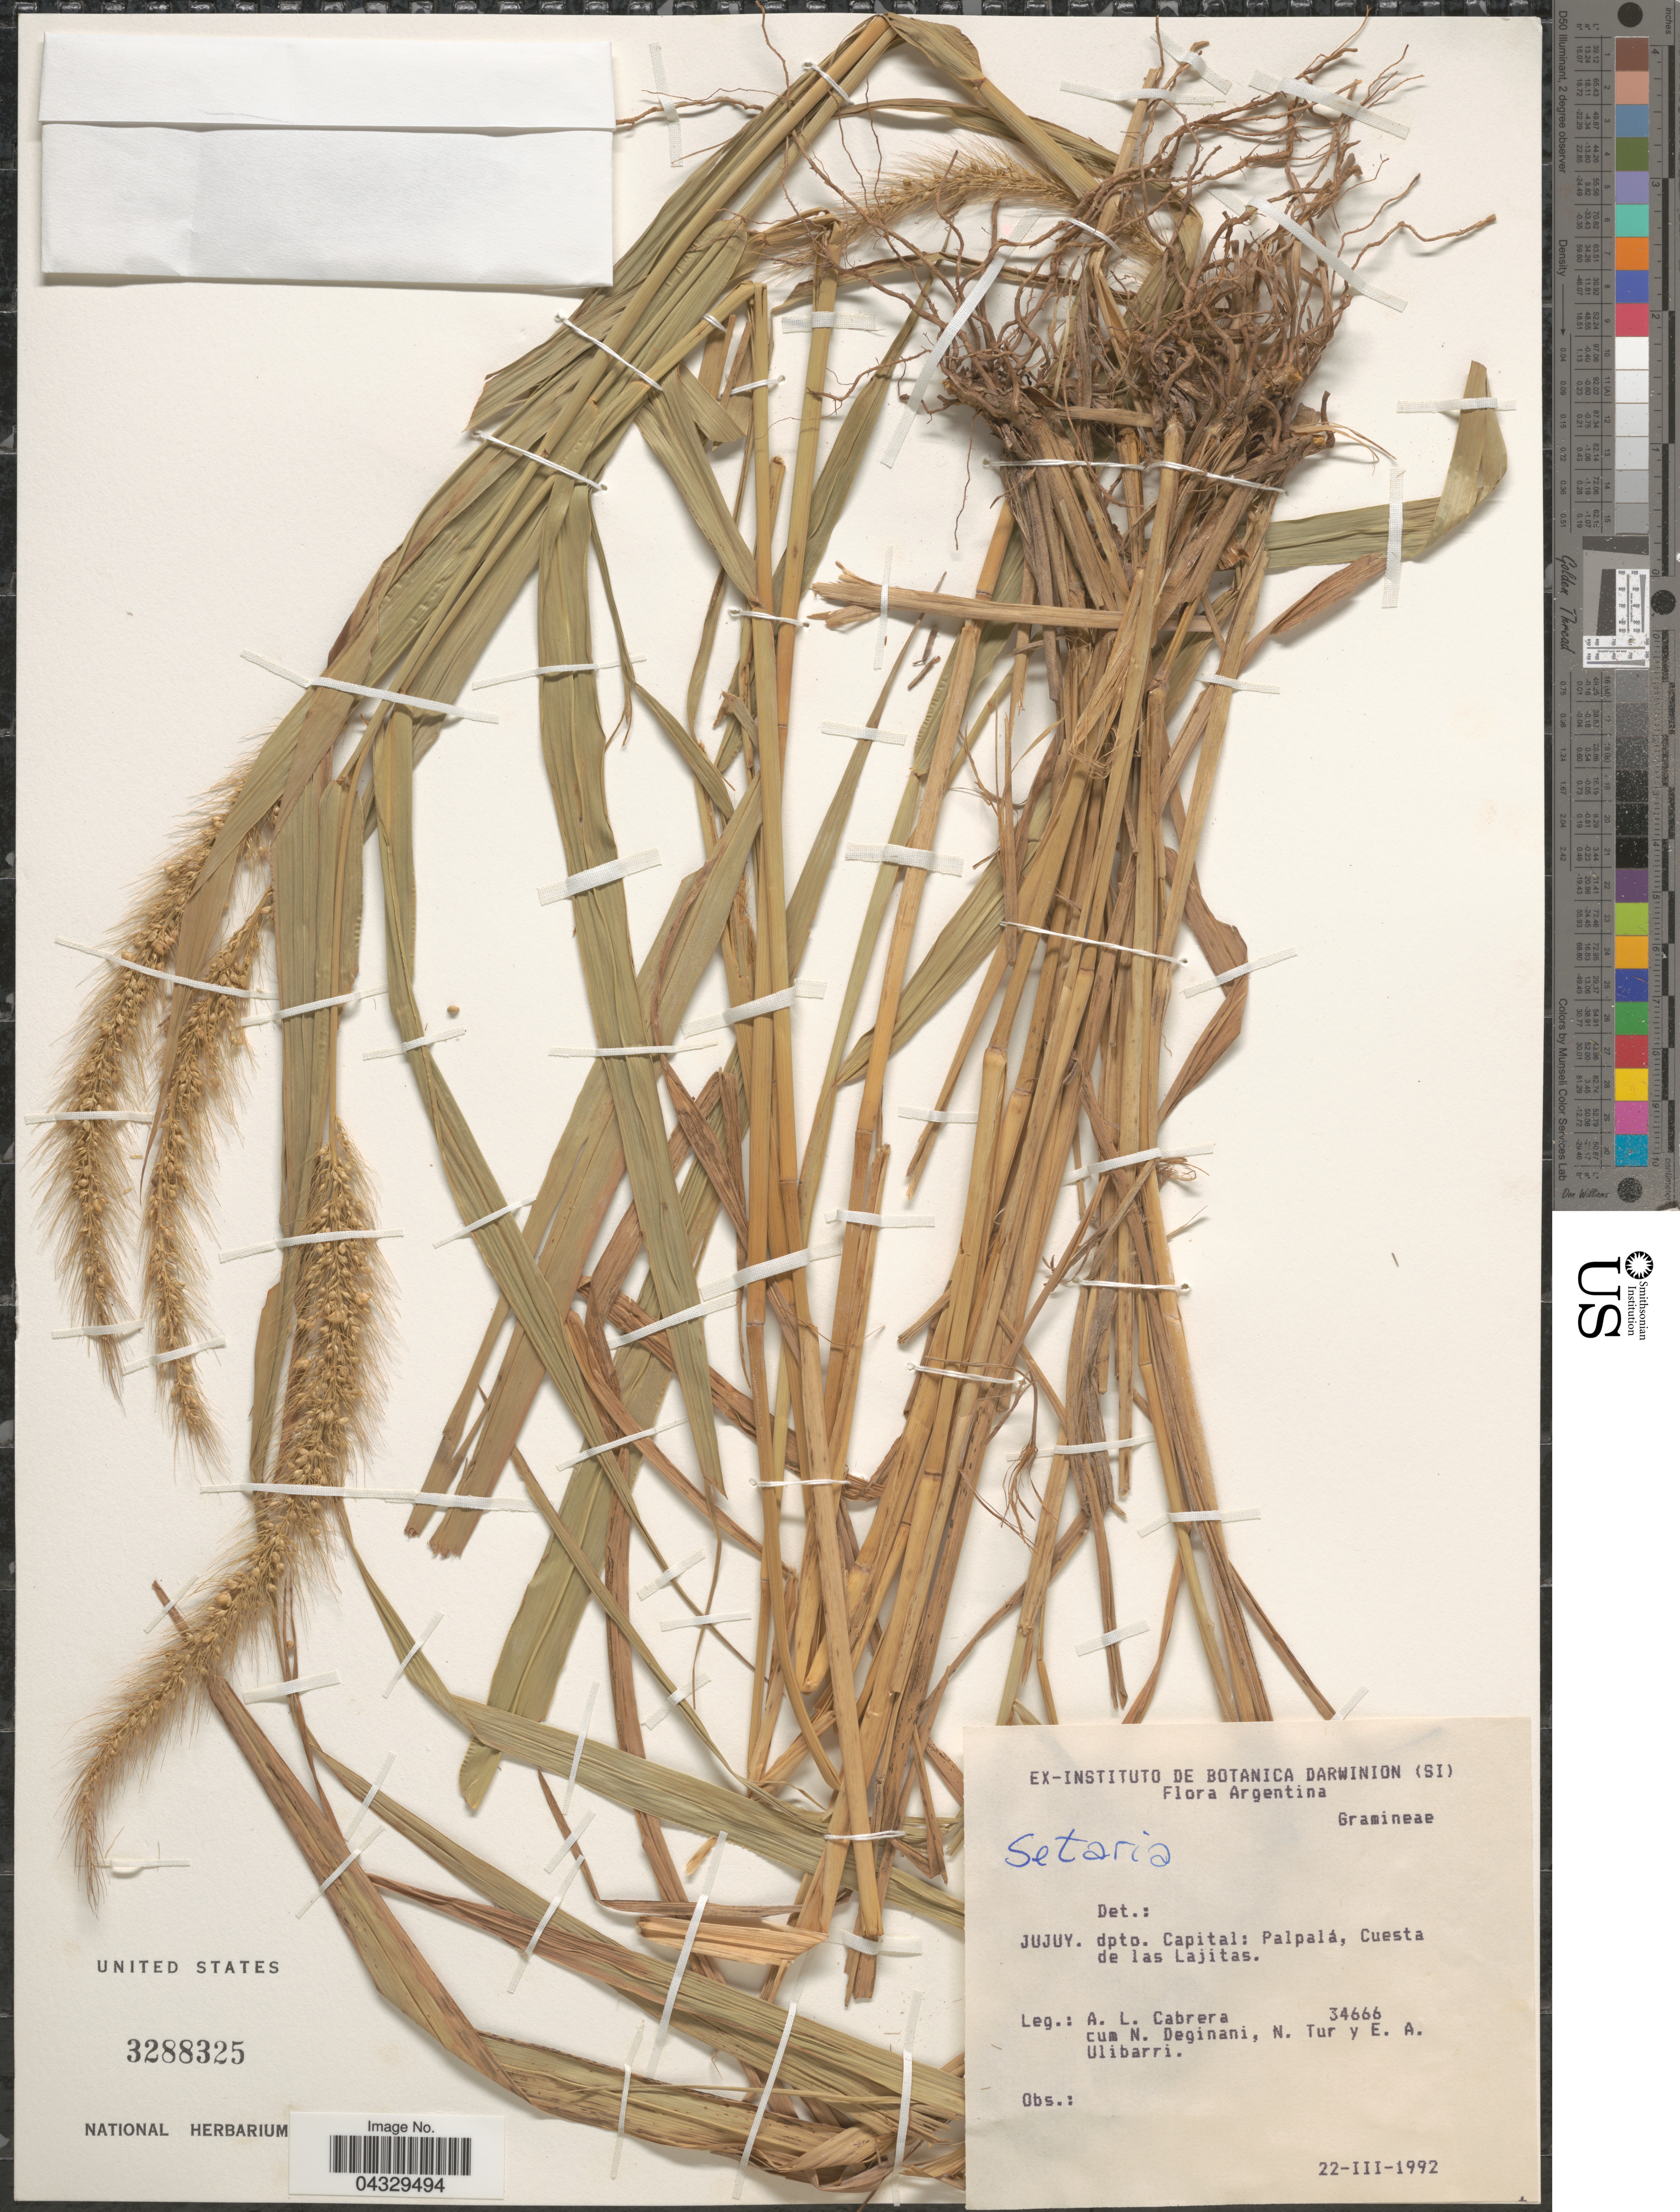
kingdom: Plantae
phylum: Tracheophyta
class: Liliopsida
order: Poales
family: Poaceae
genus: Setaria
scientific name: Setaria sp.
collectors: A. L. Cabrera, N. Deginani, N. Tur & E. A. Ulibarri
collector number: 34666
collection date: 1992-03-22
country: Argentina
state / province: Jujuy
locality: Dpto. Capital: Palpalá, Cuesta de las Lajitas.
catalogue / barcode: US 3288325